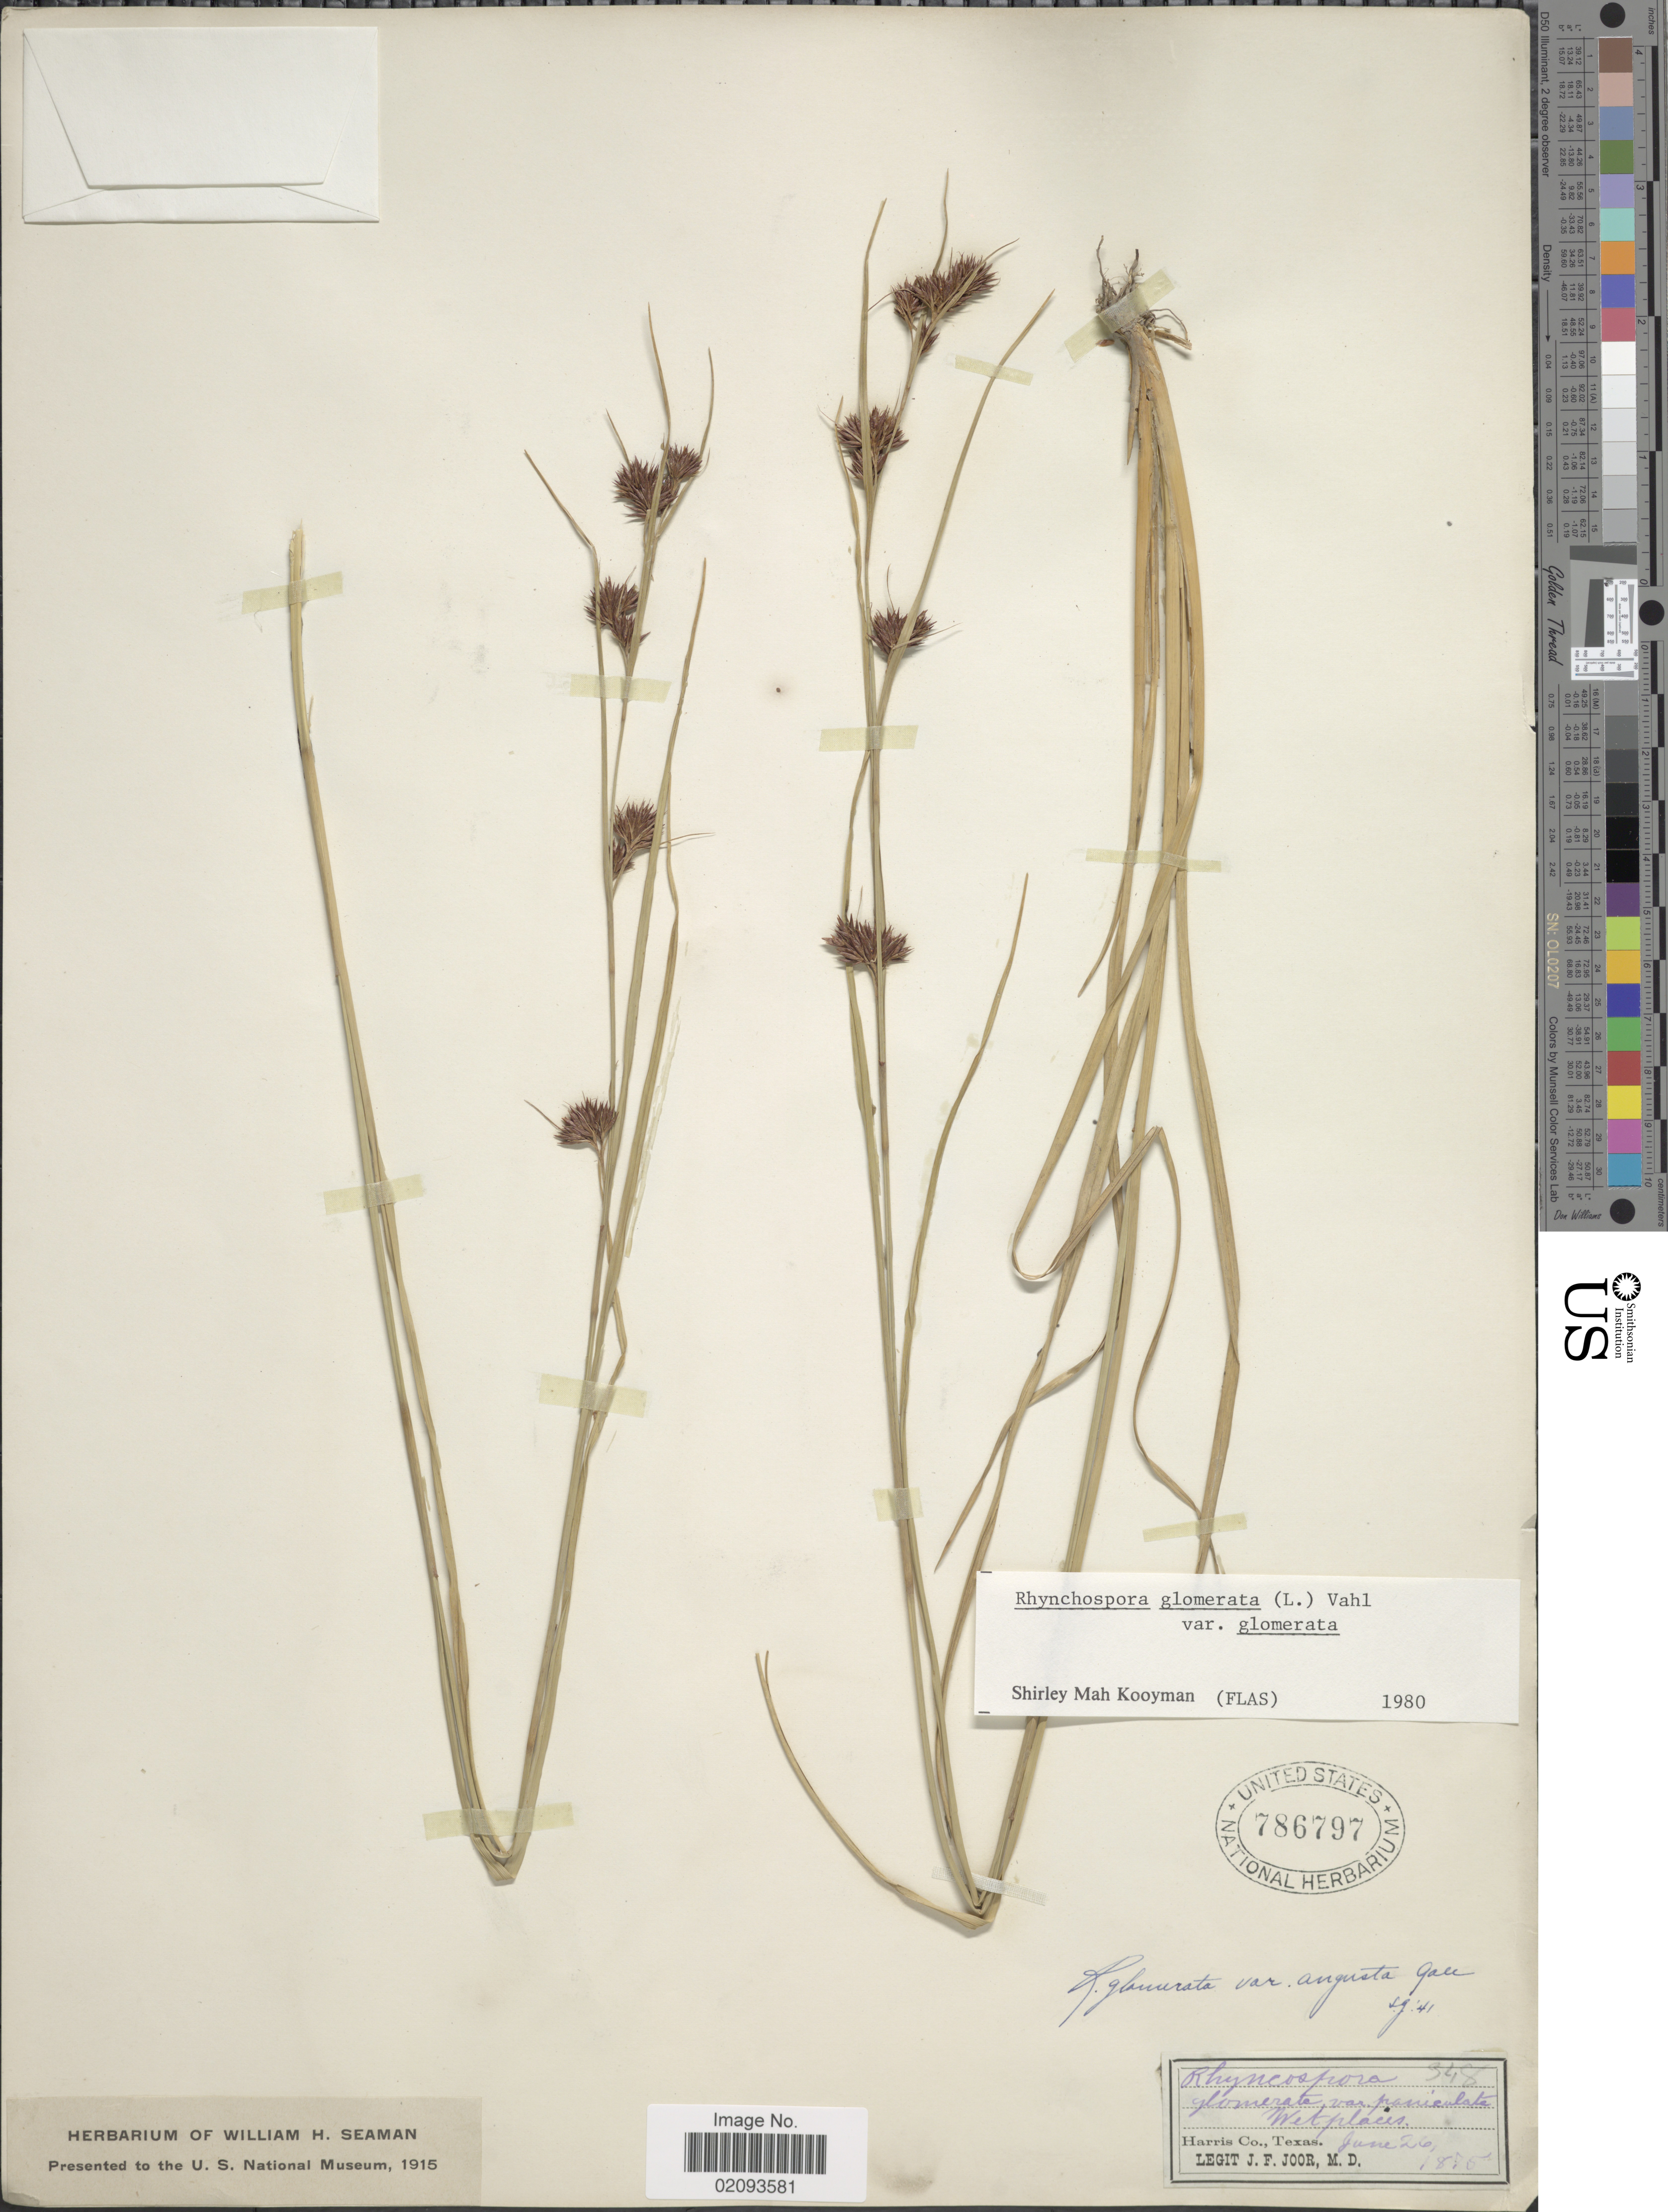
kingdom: Plantae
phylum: Tracheophyta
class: Liliopsida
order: Poales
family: Cyperaceae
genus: Rhynchospora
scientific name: Rhynchospora glomerata var. glomerata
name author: (L.) Vahl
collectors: J. F. Joor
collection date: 1875-06-26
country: United States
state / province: Texas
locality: Harris Co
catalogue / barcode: US 786797